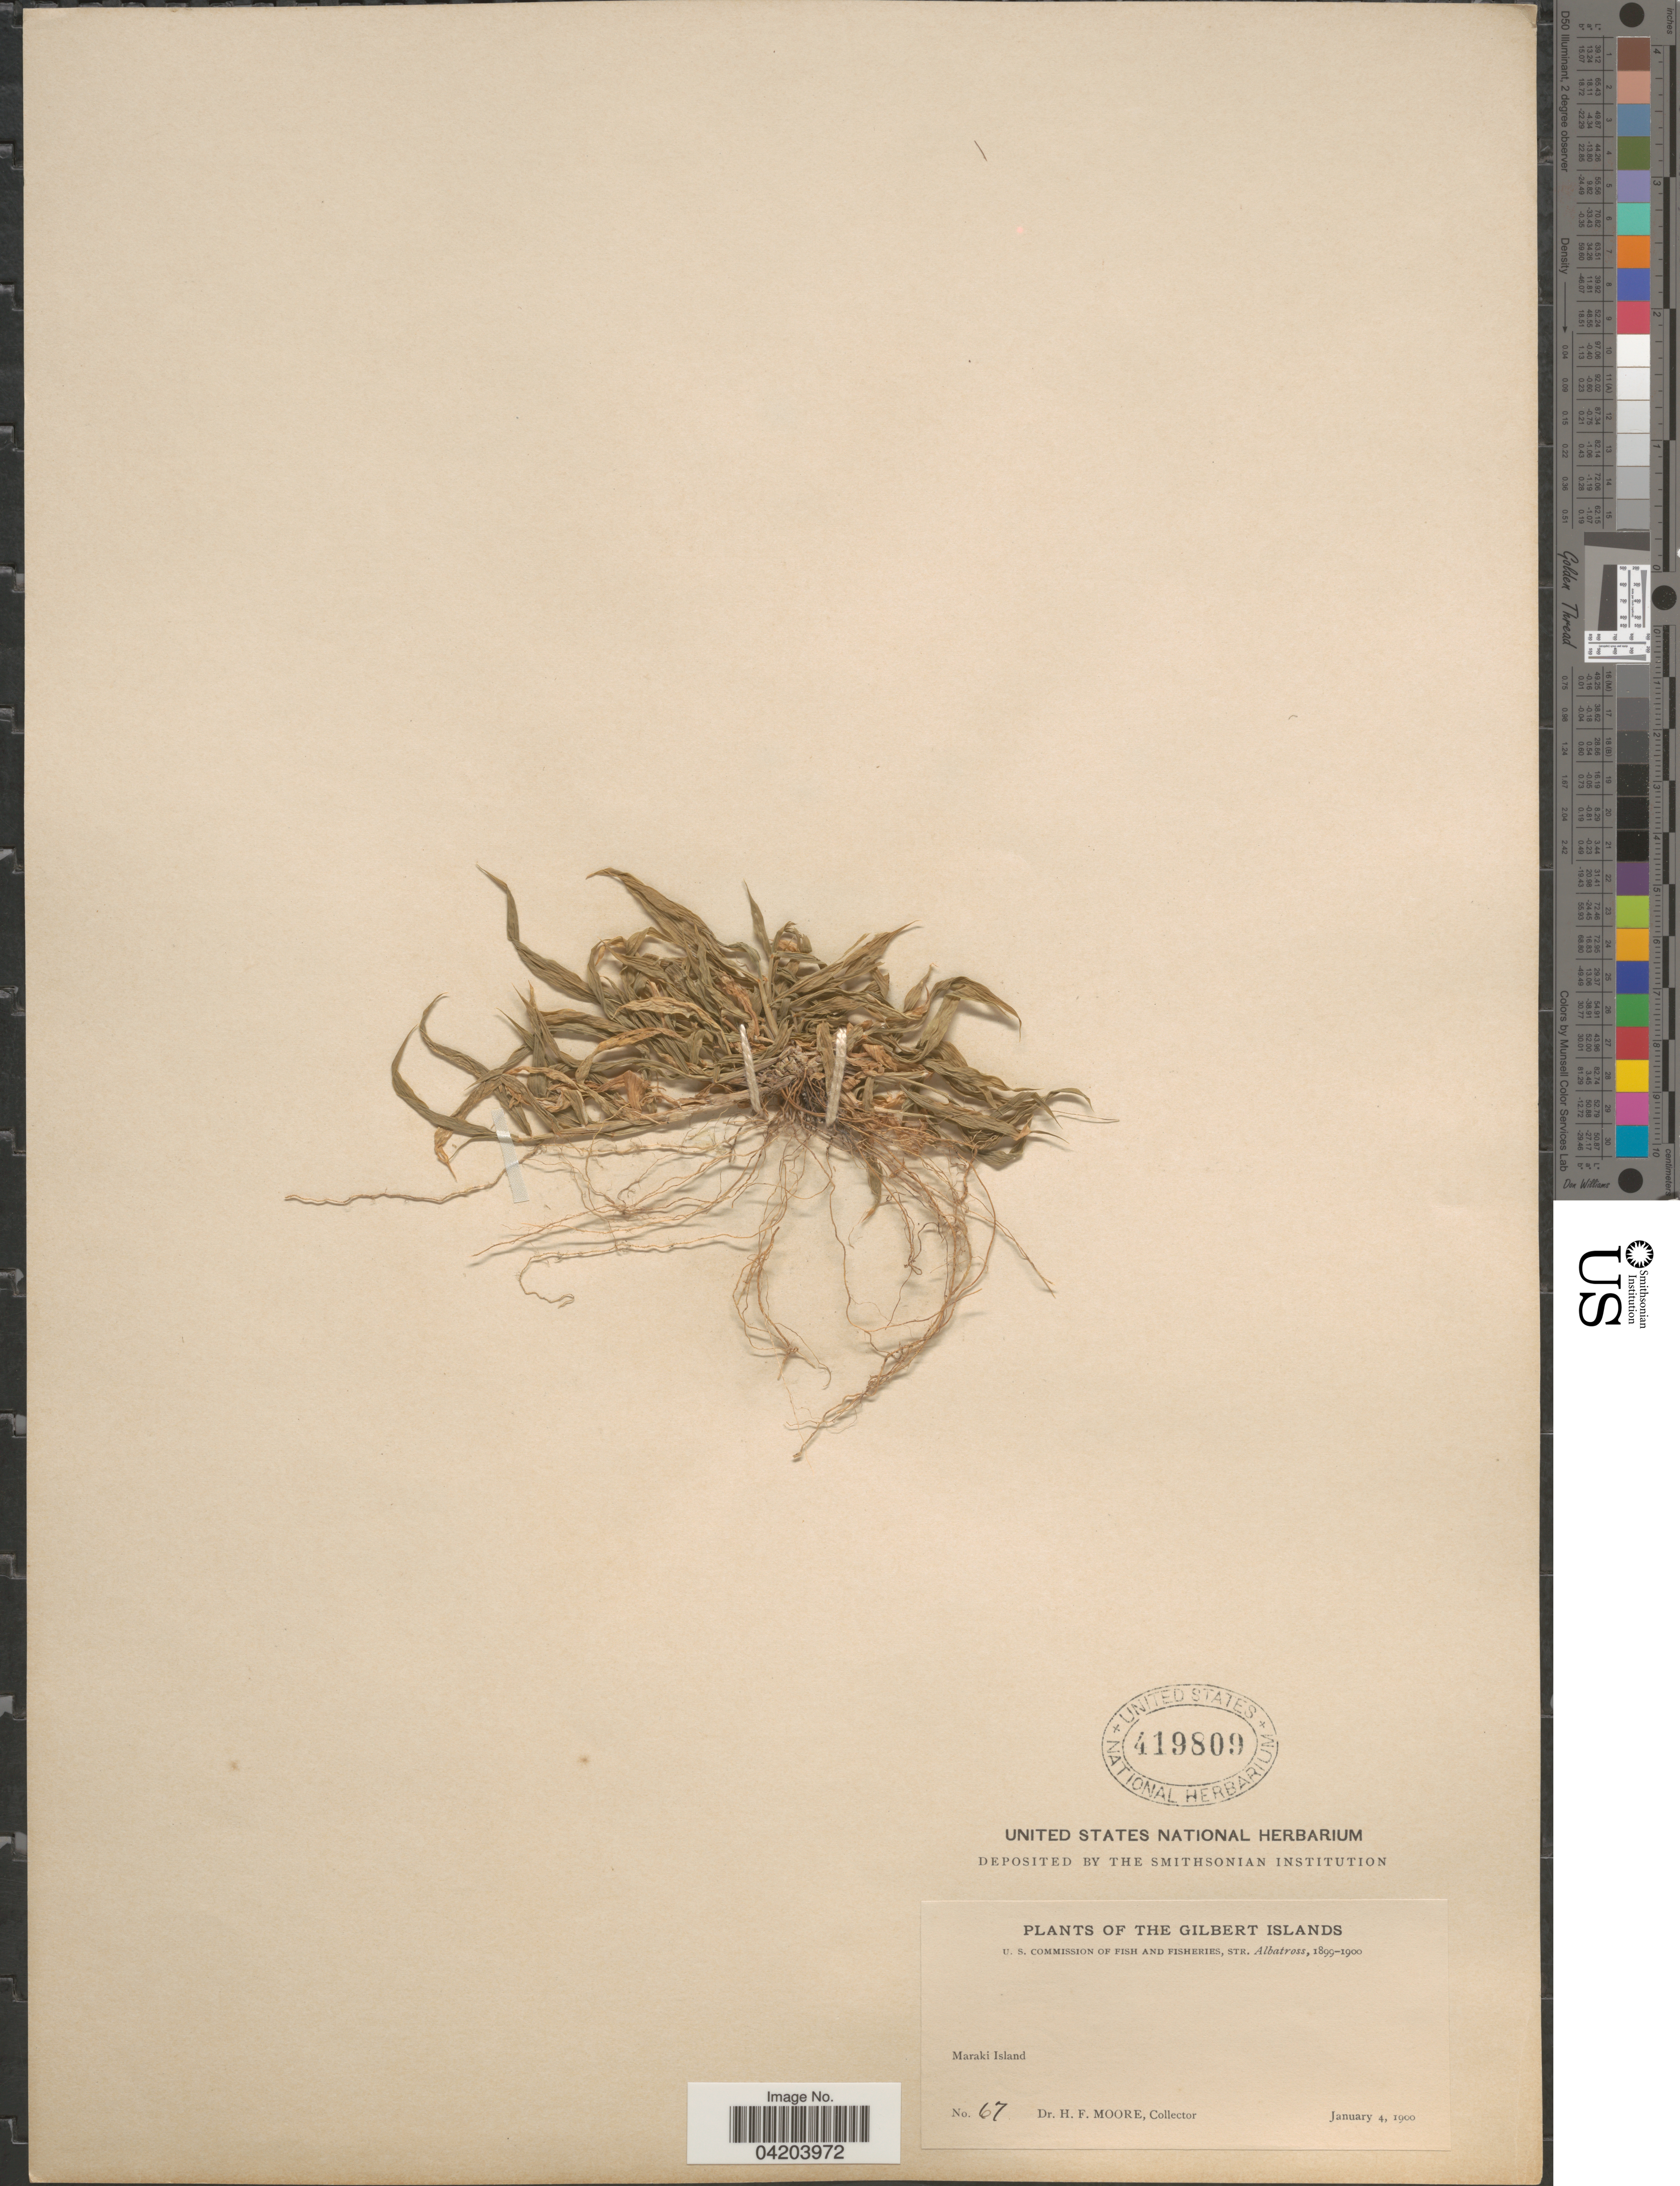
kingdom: Plantae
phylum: Tracheophyta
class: Liliopsida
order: Poales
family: Poaceae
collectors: H. F. Moore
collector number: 67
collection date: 1900-01-04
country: Kiribati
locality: The Gilbert Islands. Maraki Island.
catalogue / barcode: US 419809